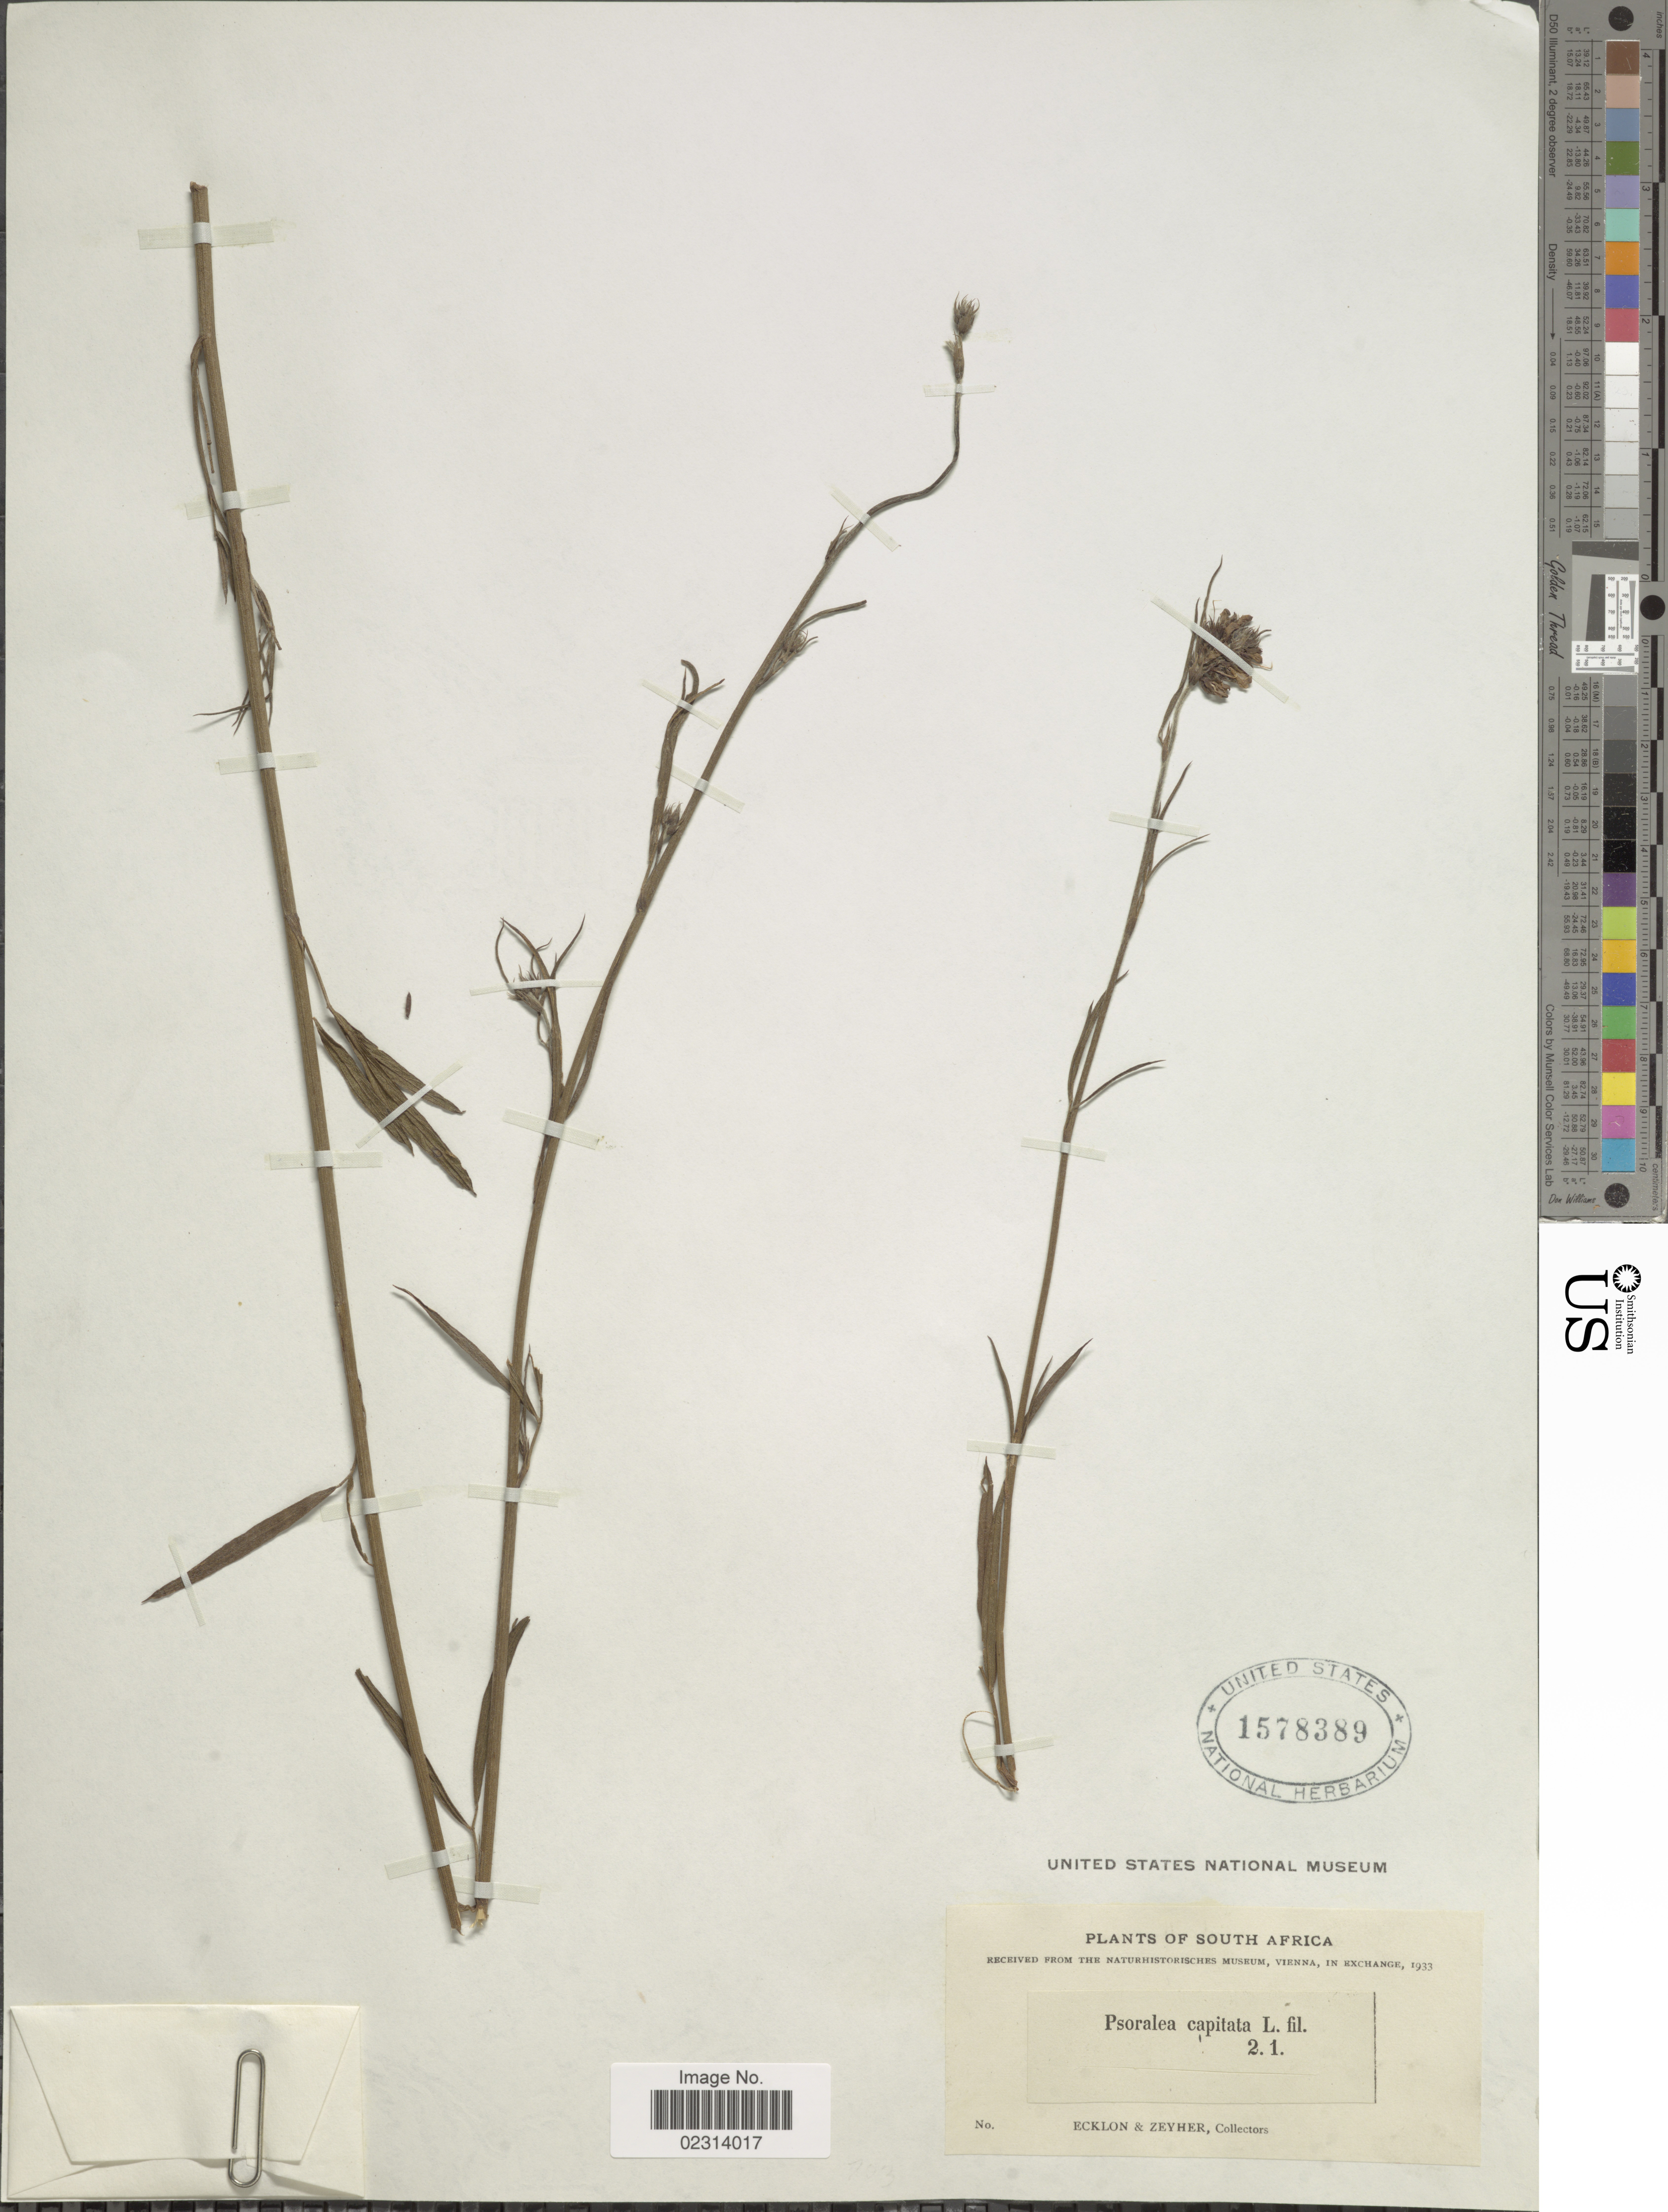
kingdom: Plantae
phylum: Tracheophyta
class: Magnoliopsida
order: Fabales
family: Fabaceae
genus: Otholobium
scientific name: Otholobium capitata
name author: L. f.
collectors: -. Ecklon & -. Zeyher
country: South Africa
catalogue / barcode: US 1578389